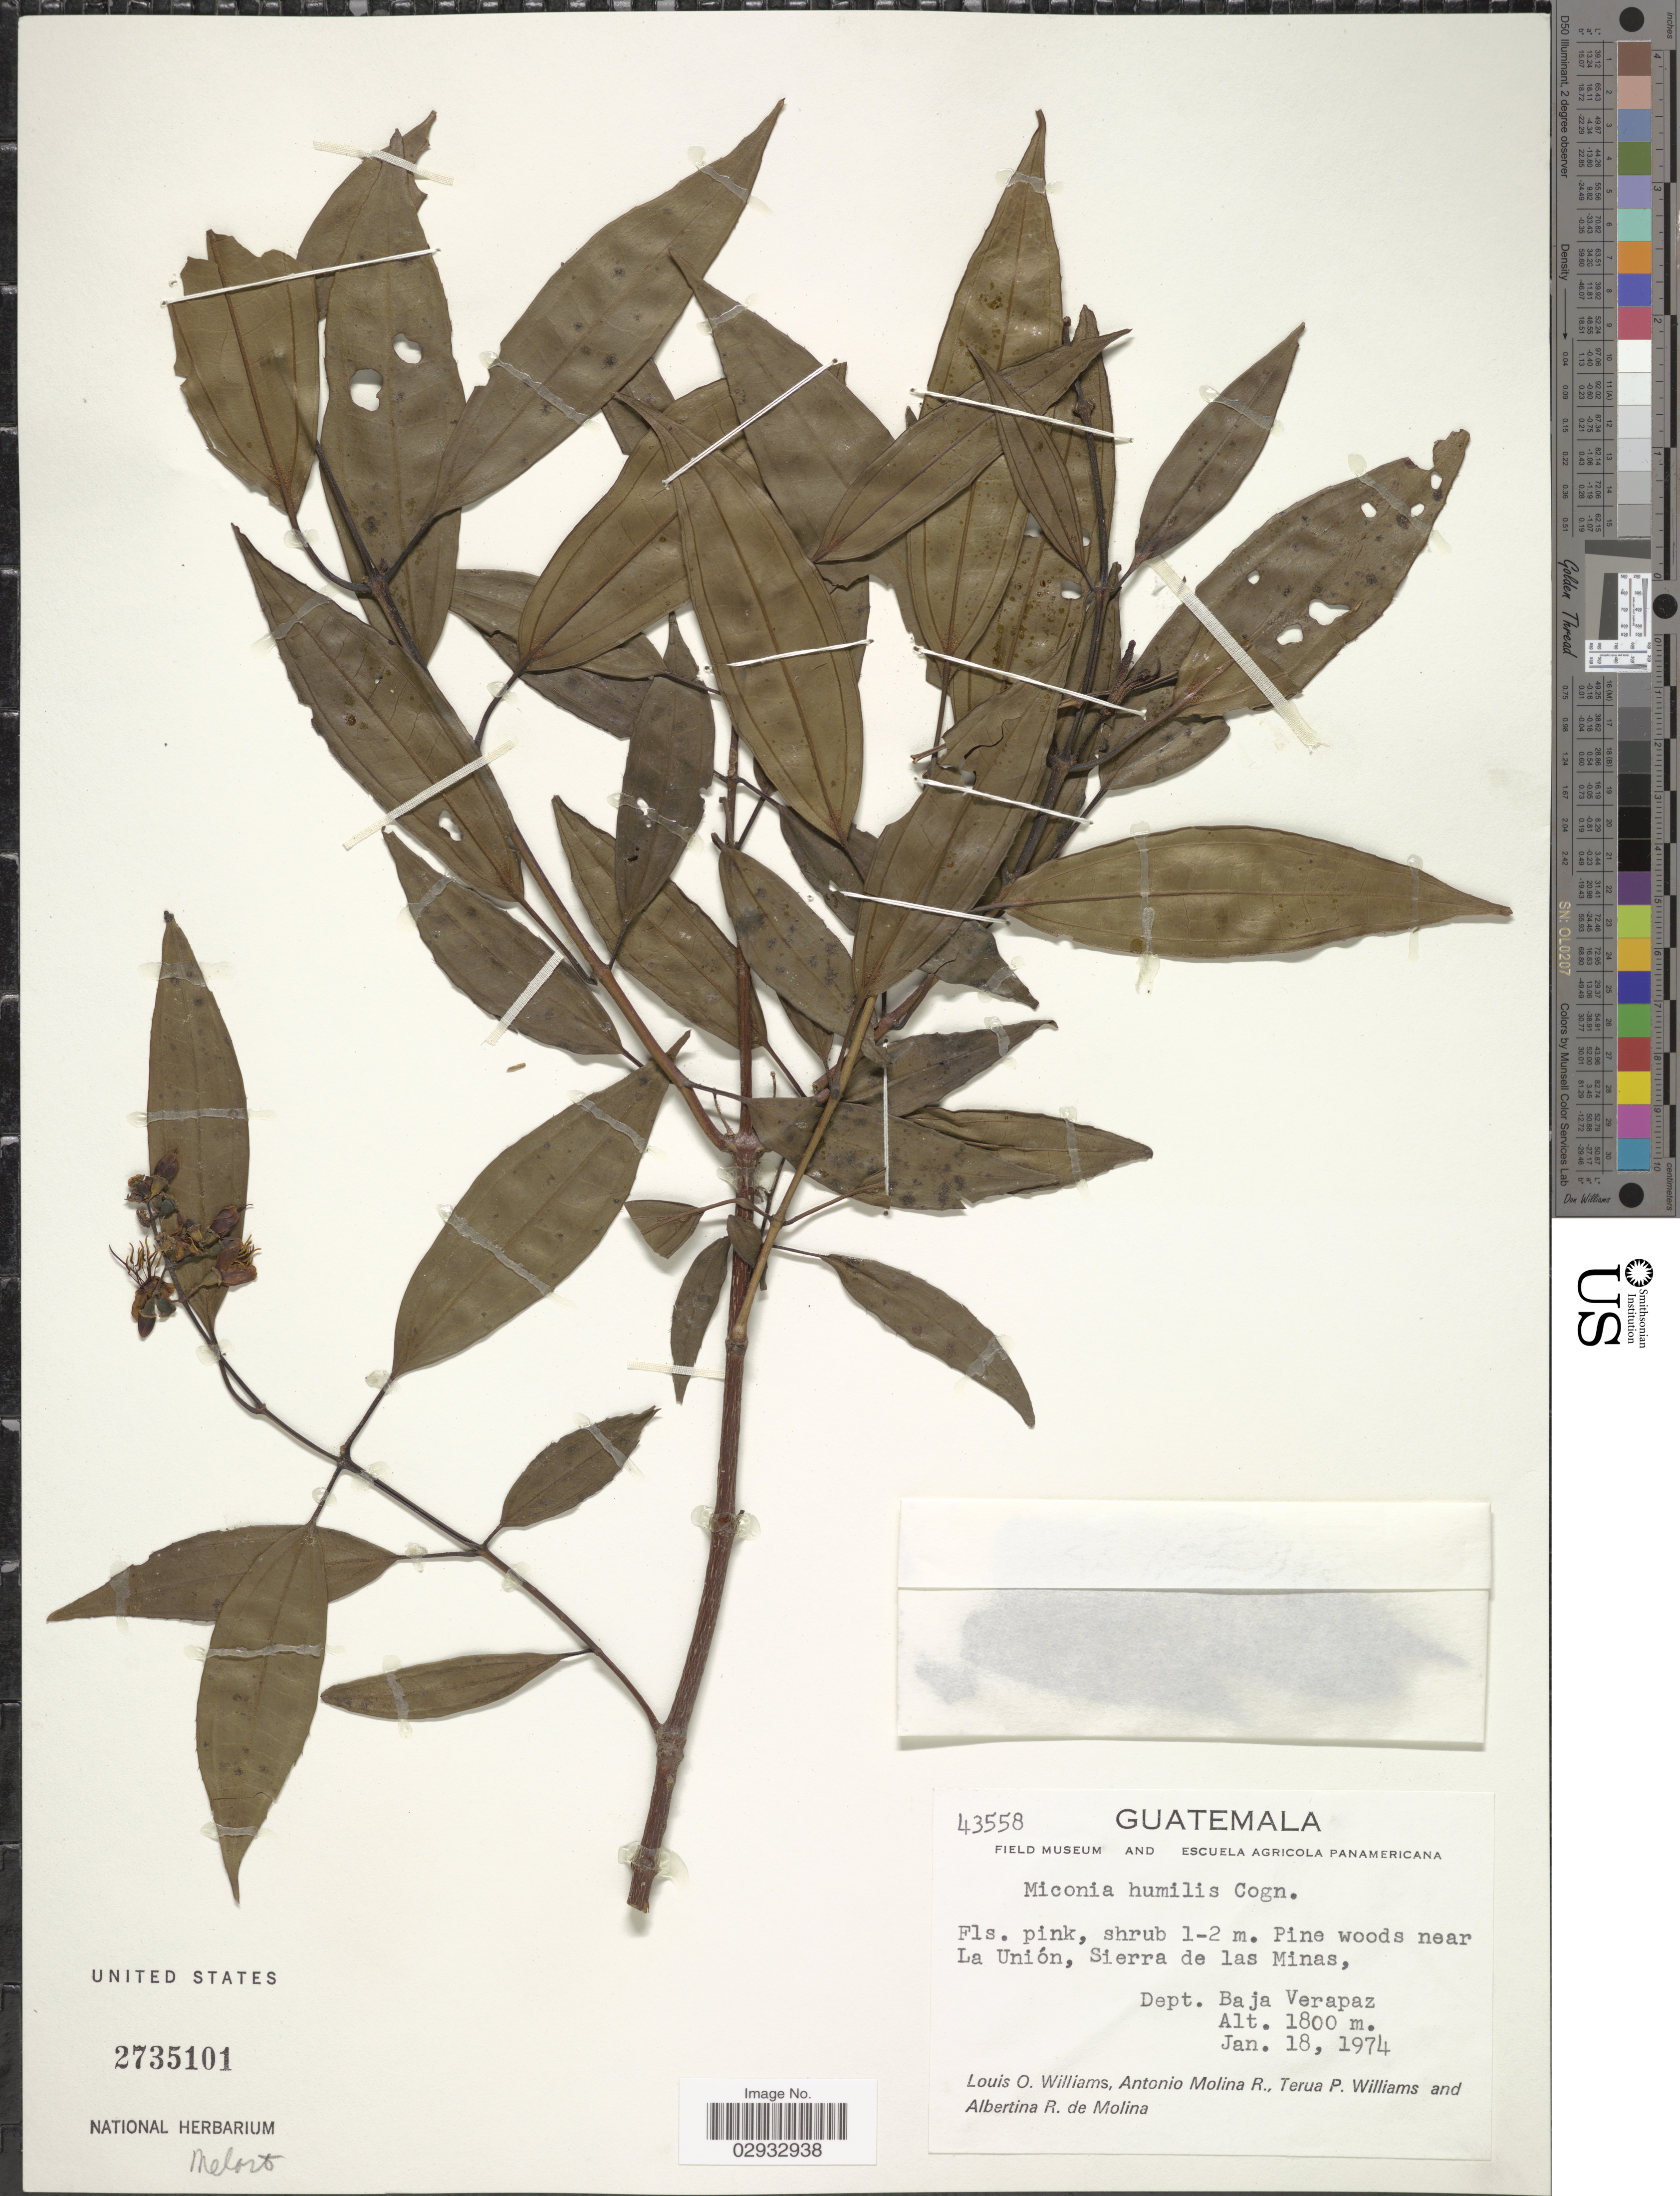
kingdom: Plantae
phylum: Tracheophyta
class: Magnoliopsida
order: Myrtales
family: Melastomataceae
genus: Miconia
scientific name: Miconia humilis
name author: Cogn.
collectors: L. O. Williams, A. Molina R., T. Williams & A. R. Molina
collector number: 43558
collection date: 1974-01-18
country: Guatemala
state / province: Baja Verapaz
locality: Pine woods near La Unión, Sierra de las Minas, Dept. Baja Verapaz.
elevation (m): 1800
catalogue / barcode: US 2735101